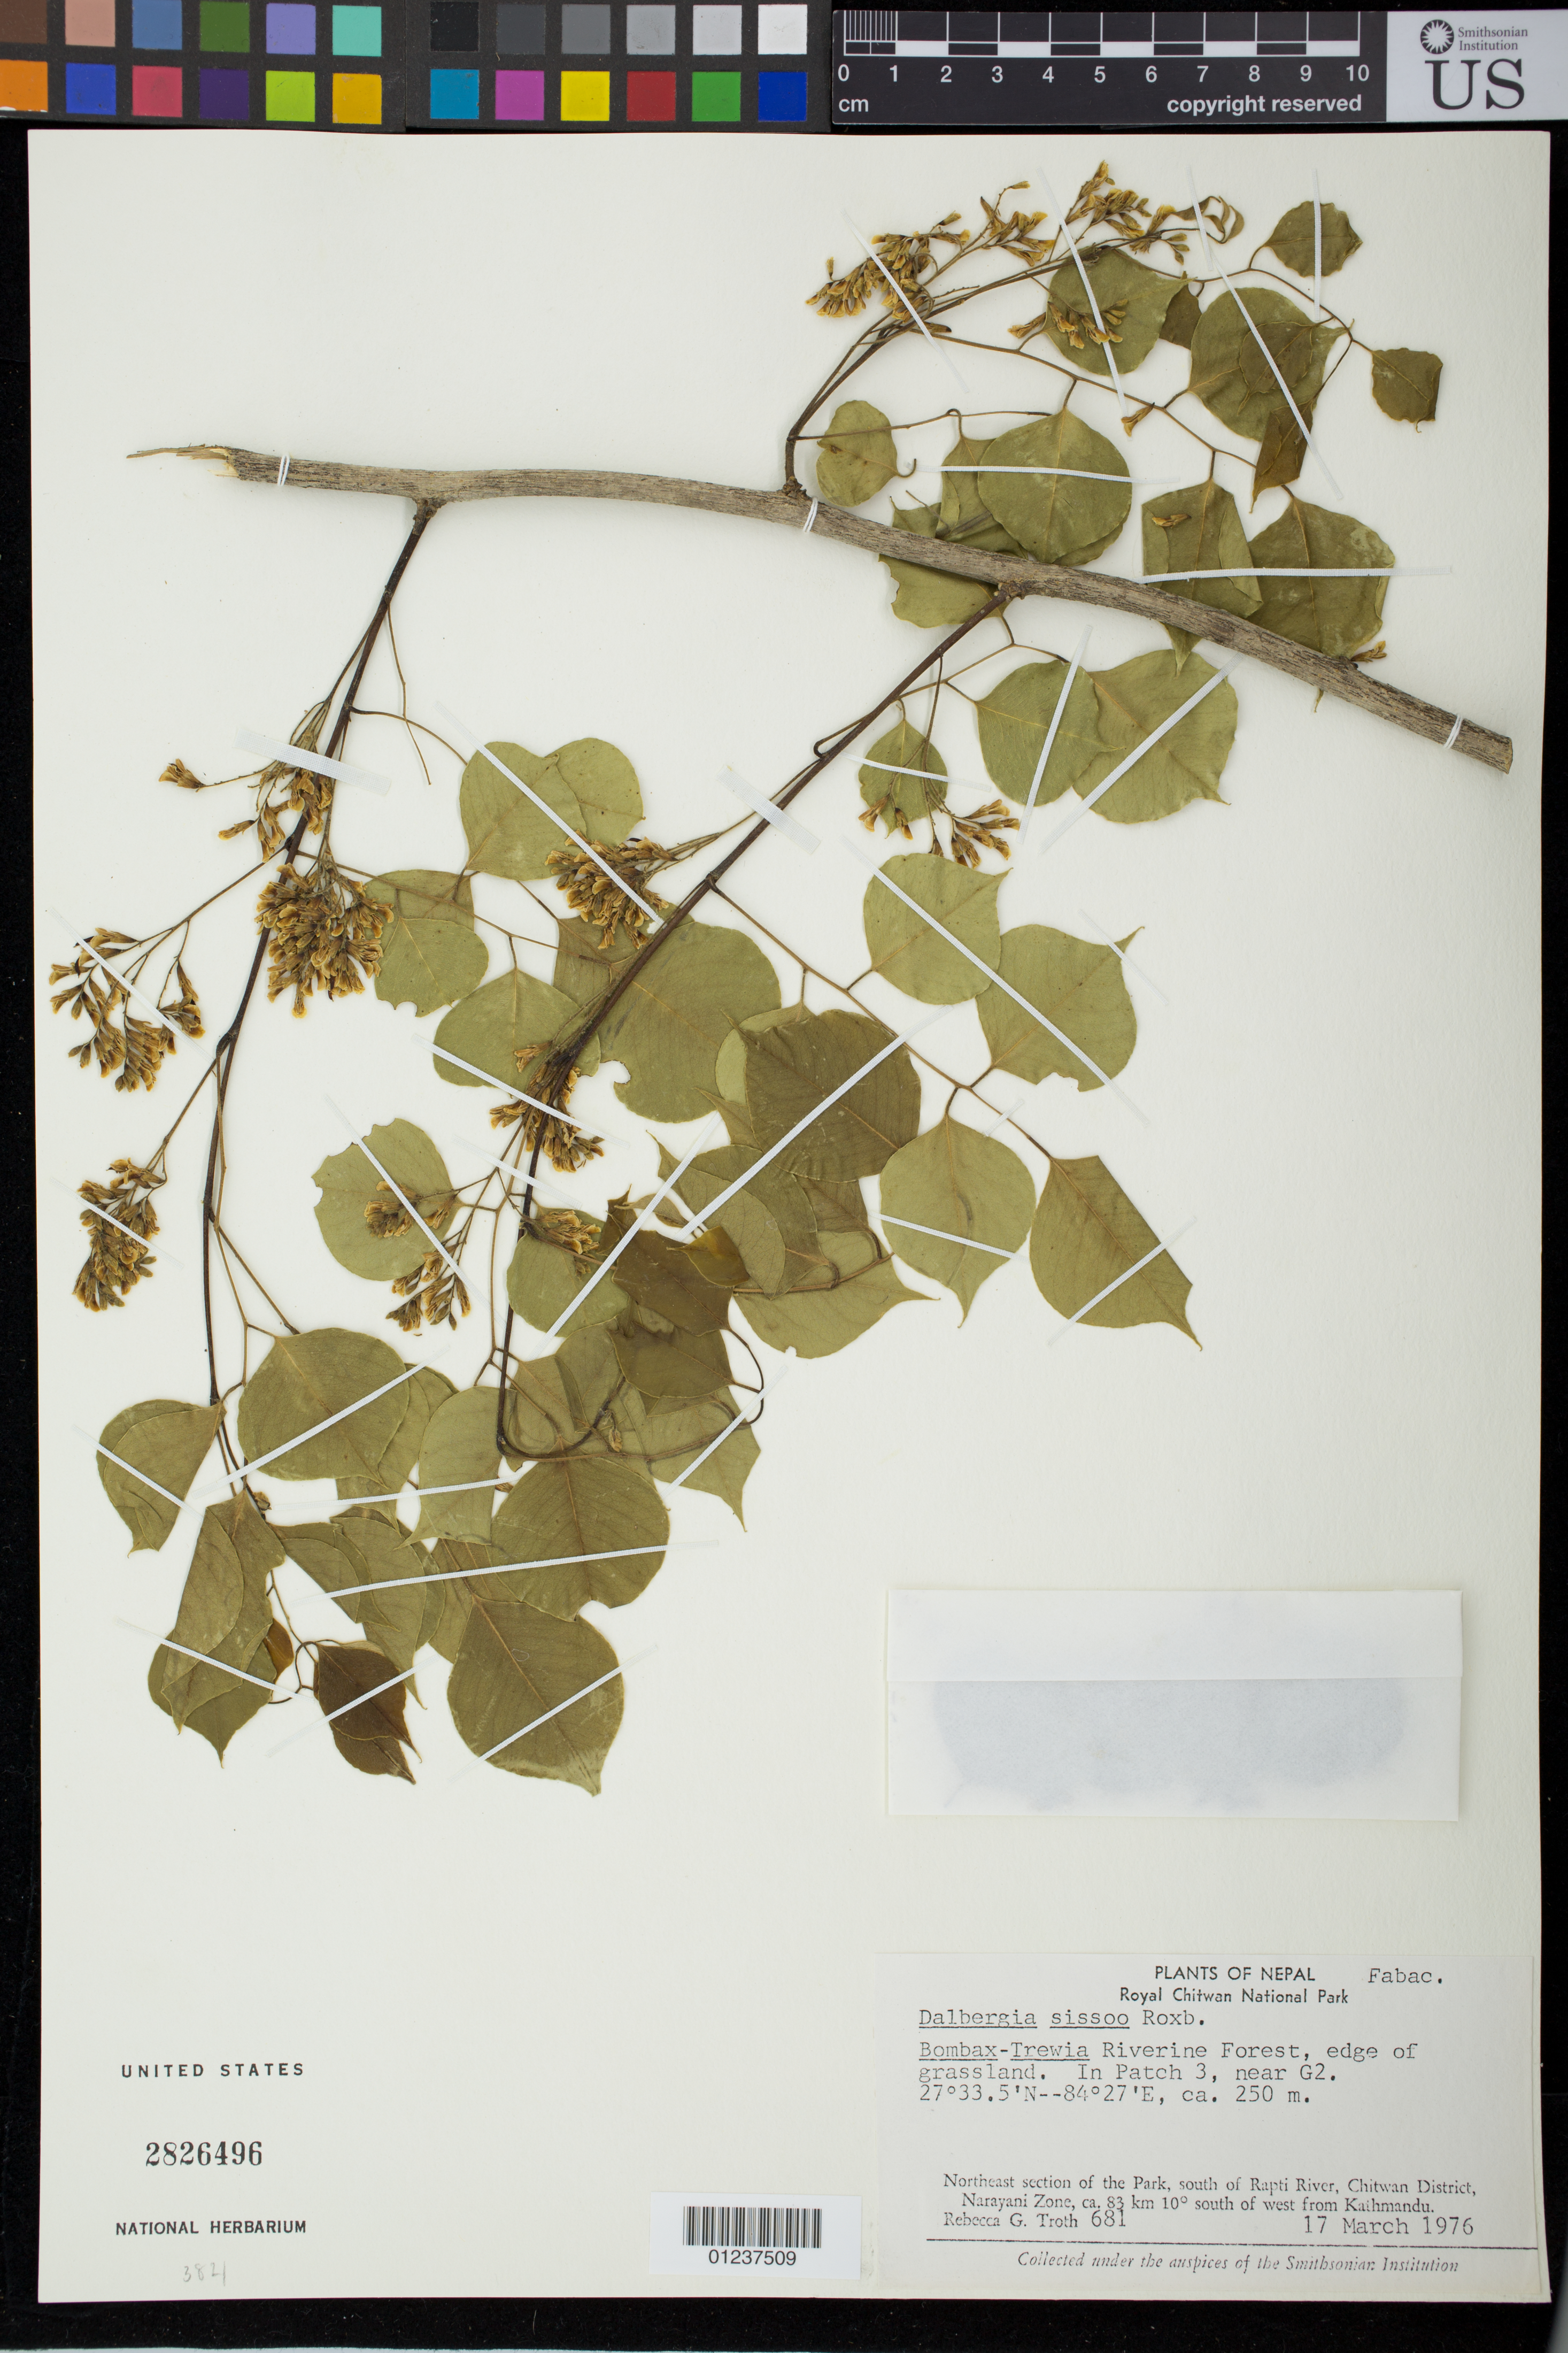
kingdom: Plantae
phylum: Tracheophyta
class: Magnoliopsida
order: Fabales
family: Fabaceae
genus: Dalbergia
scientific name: Dalbergia sissoo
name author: Roxb.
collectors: R. Troth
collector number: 681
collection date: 1976-03-17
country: Nepal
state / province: Central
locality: Royal Chitwan National Park. Bombax-Trewia Riverine forest, edge of grassland. In Patch 3, near G2. Northeast section of the park, south of Rapti River, Chitwan District, Narayani Zone, ca. 83 km 10 degree south of west from Kathmandu.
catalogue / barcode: US 2826496